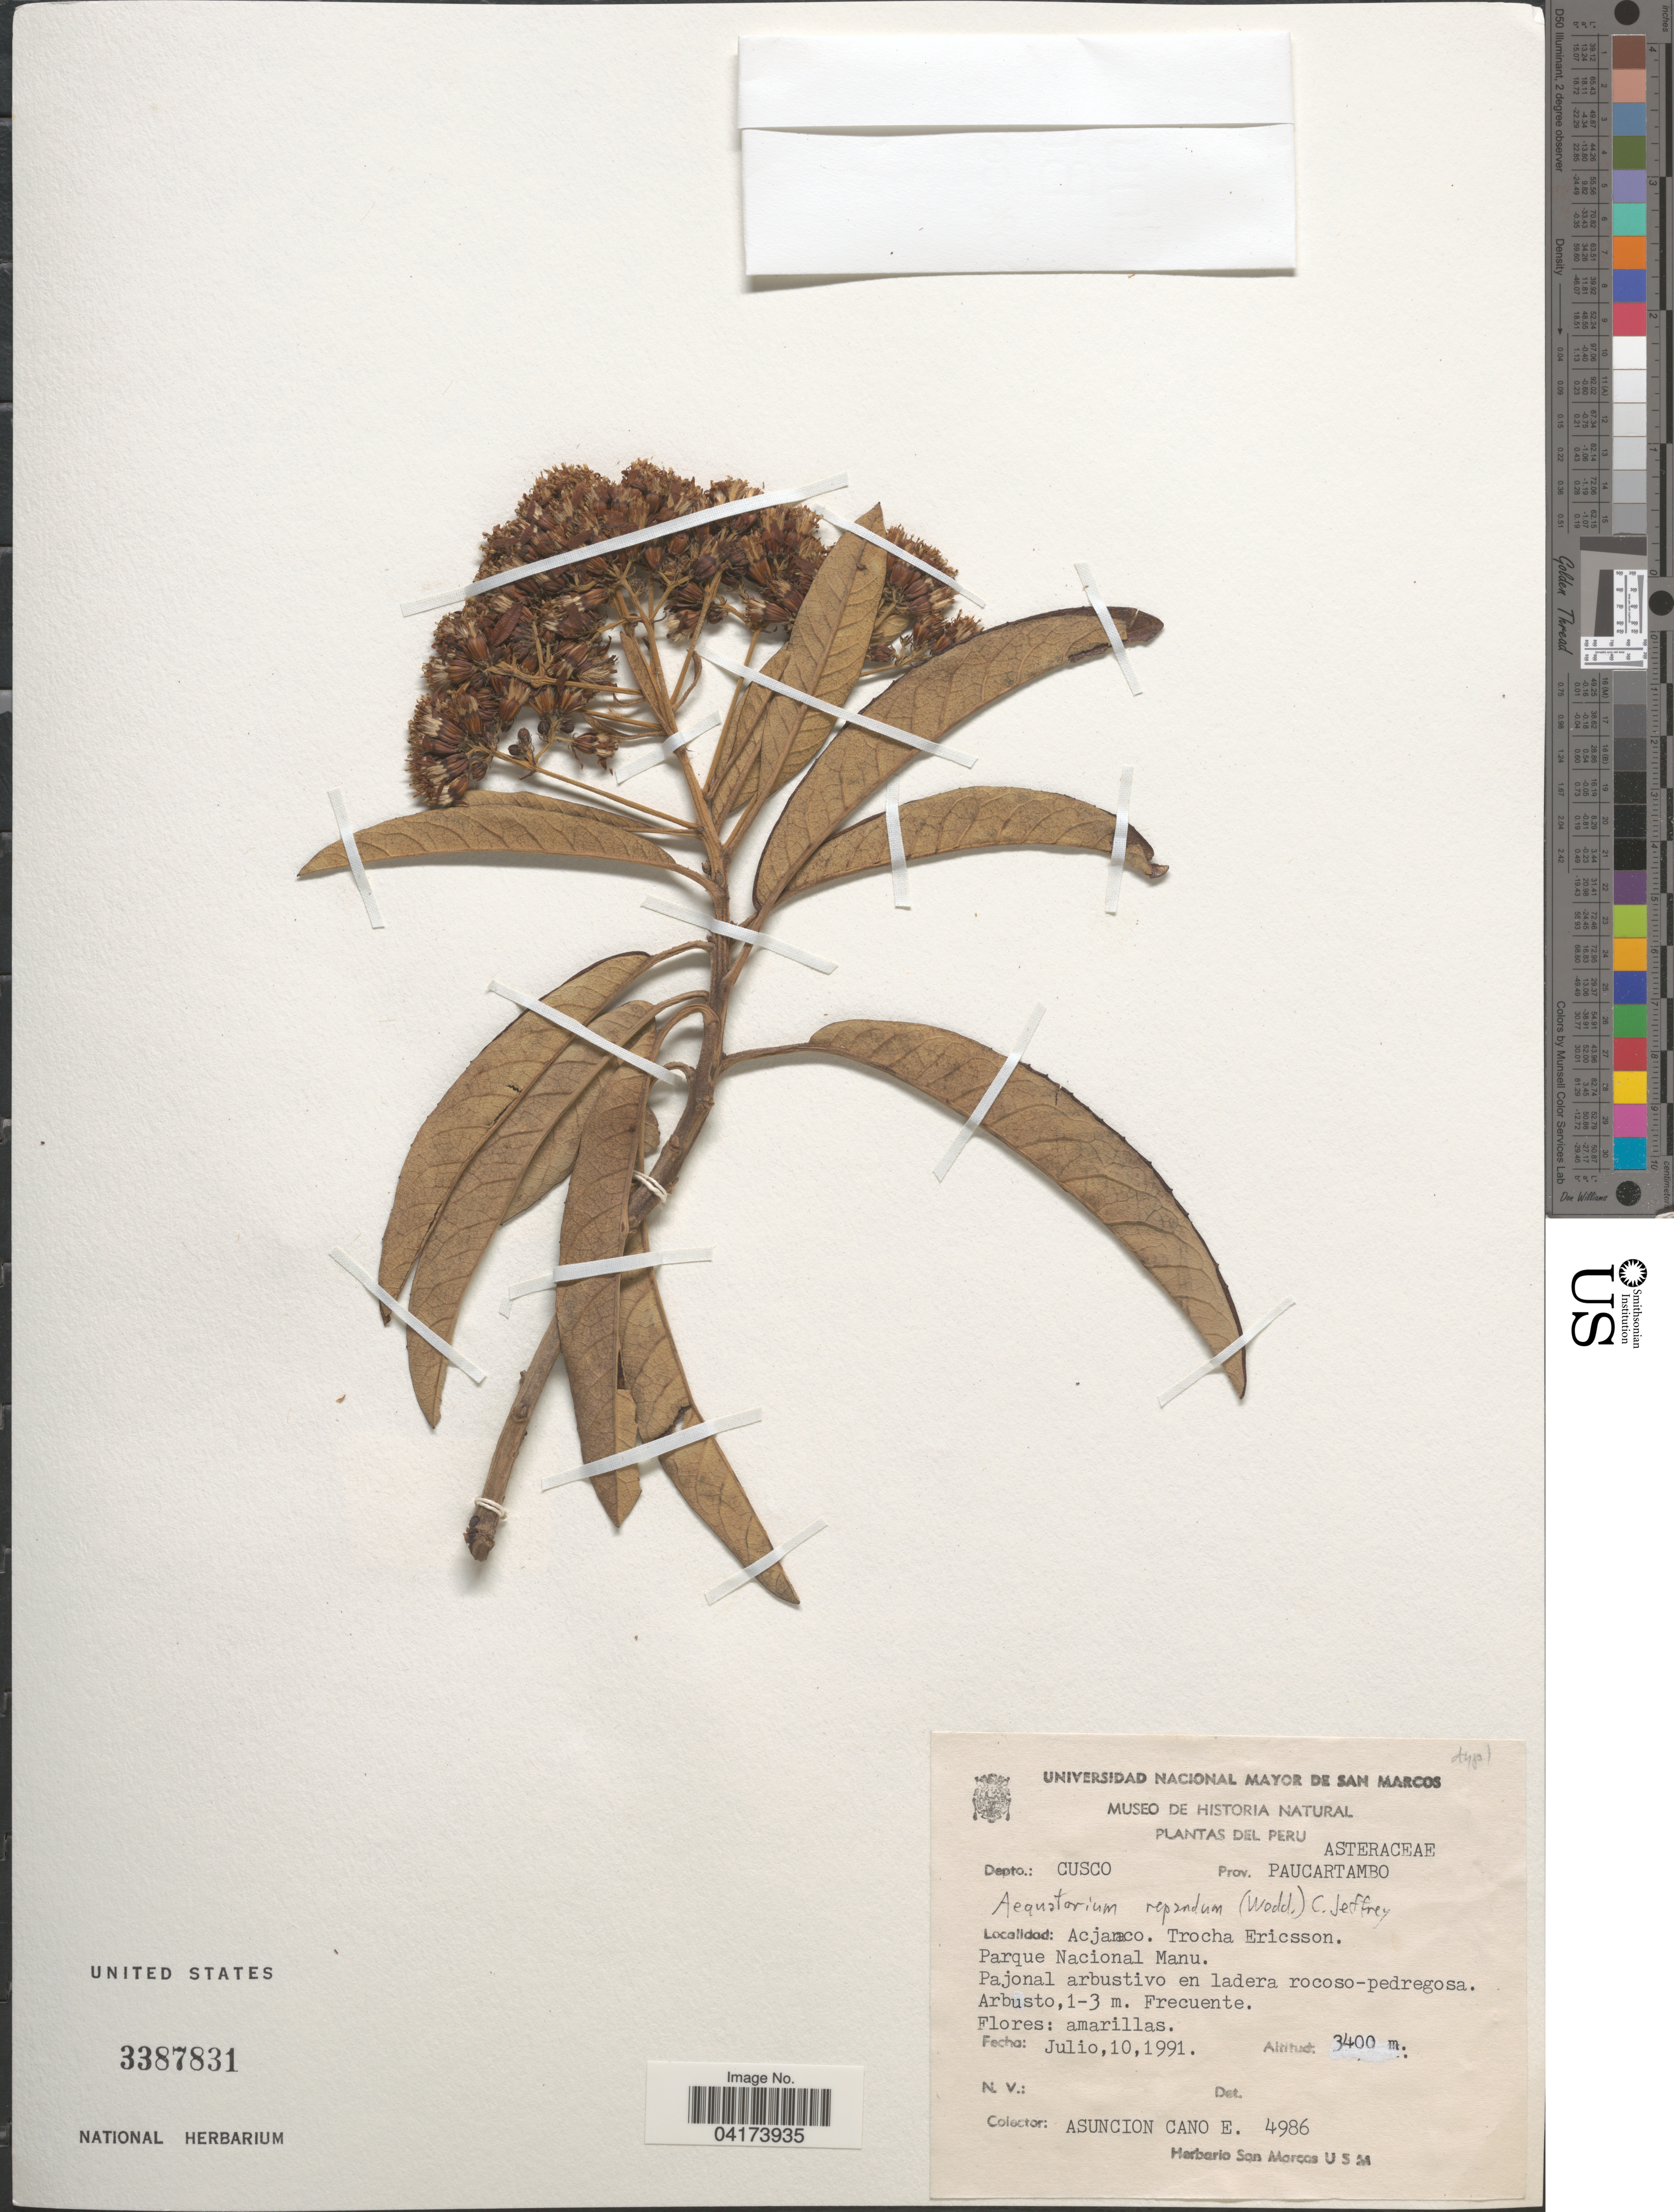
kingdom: Plantae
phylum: Tracheophyta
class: Magnoliopsida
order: Asterales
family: Asteraceae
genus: Nordenstamia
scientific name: Nordenstamia repanda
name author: (Wedd.) Lundin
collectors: A. Cano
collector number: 4986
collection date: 1991-07-10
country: Peru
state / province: Cusco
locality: Depto.: Cusco. Prov. Paucartambo. Acjanaco. Trocha Ericsson. Parque Nacional Manu.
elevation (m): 3400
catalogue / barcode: US 3387831